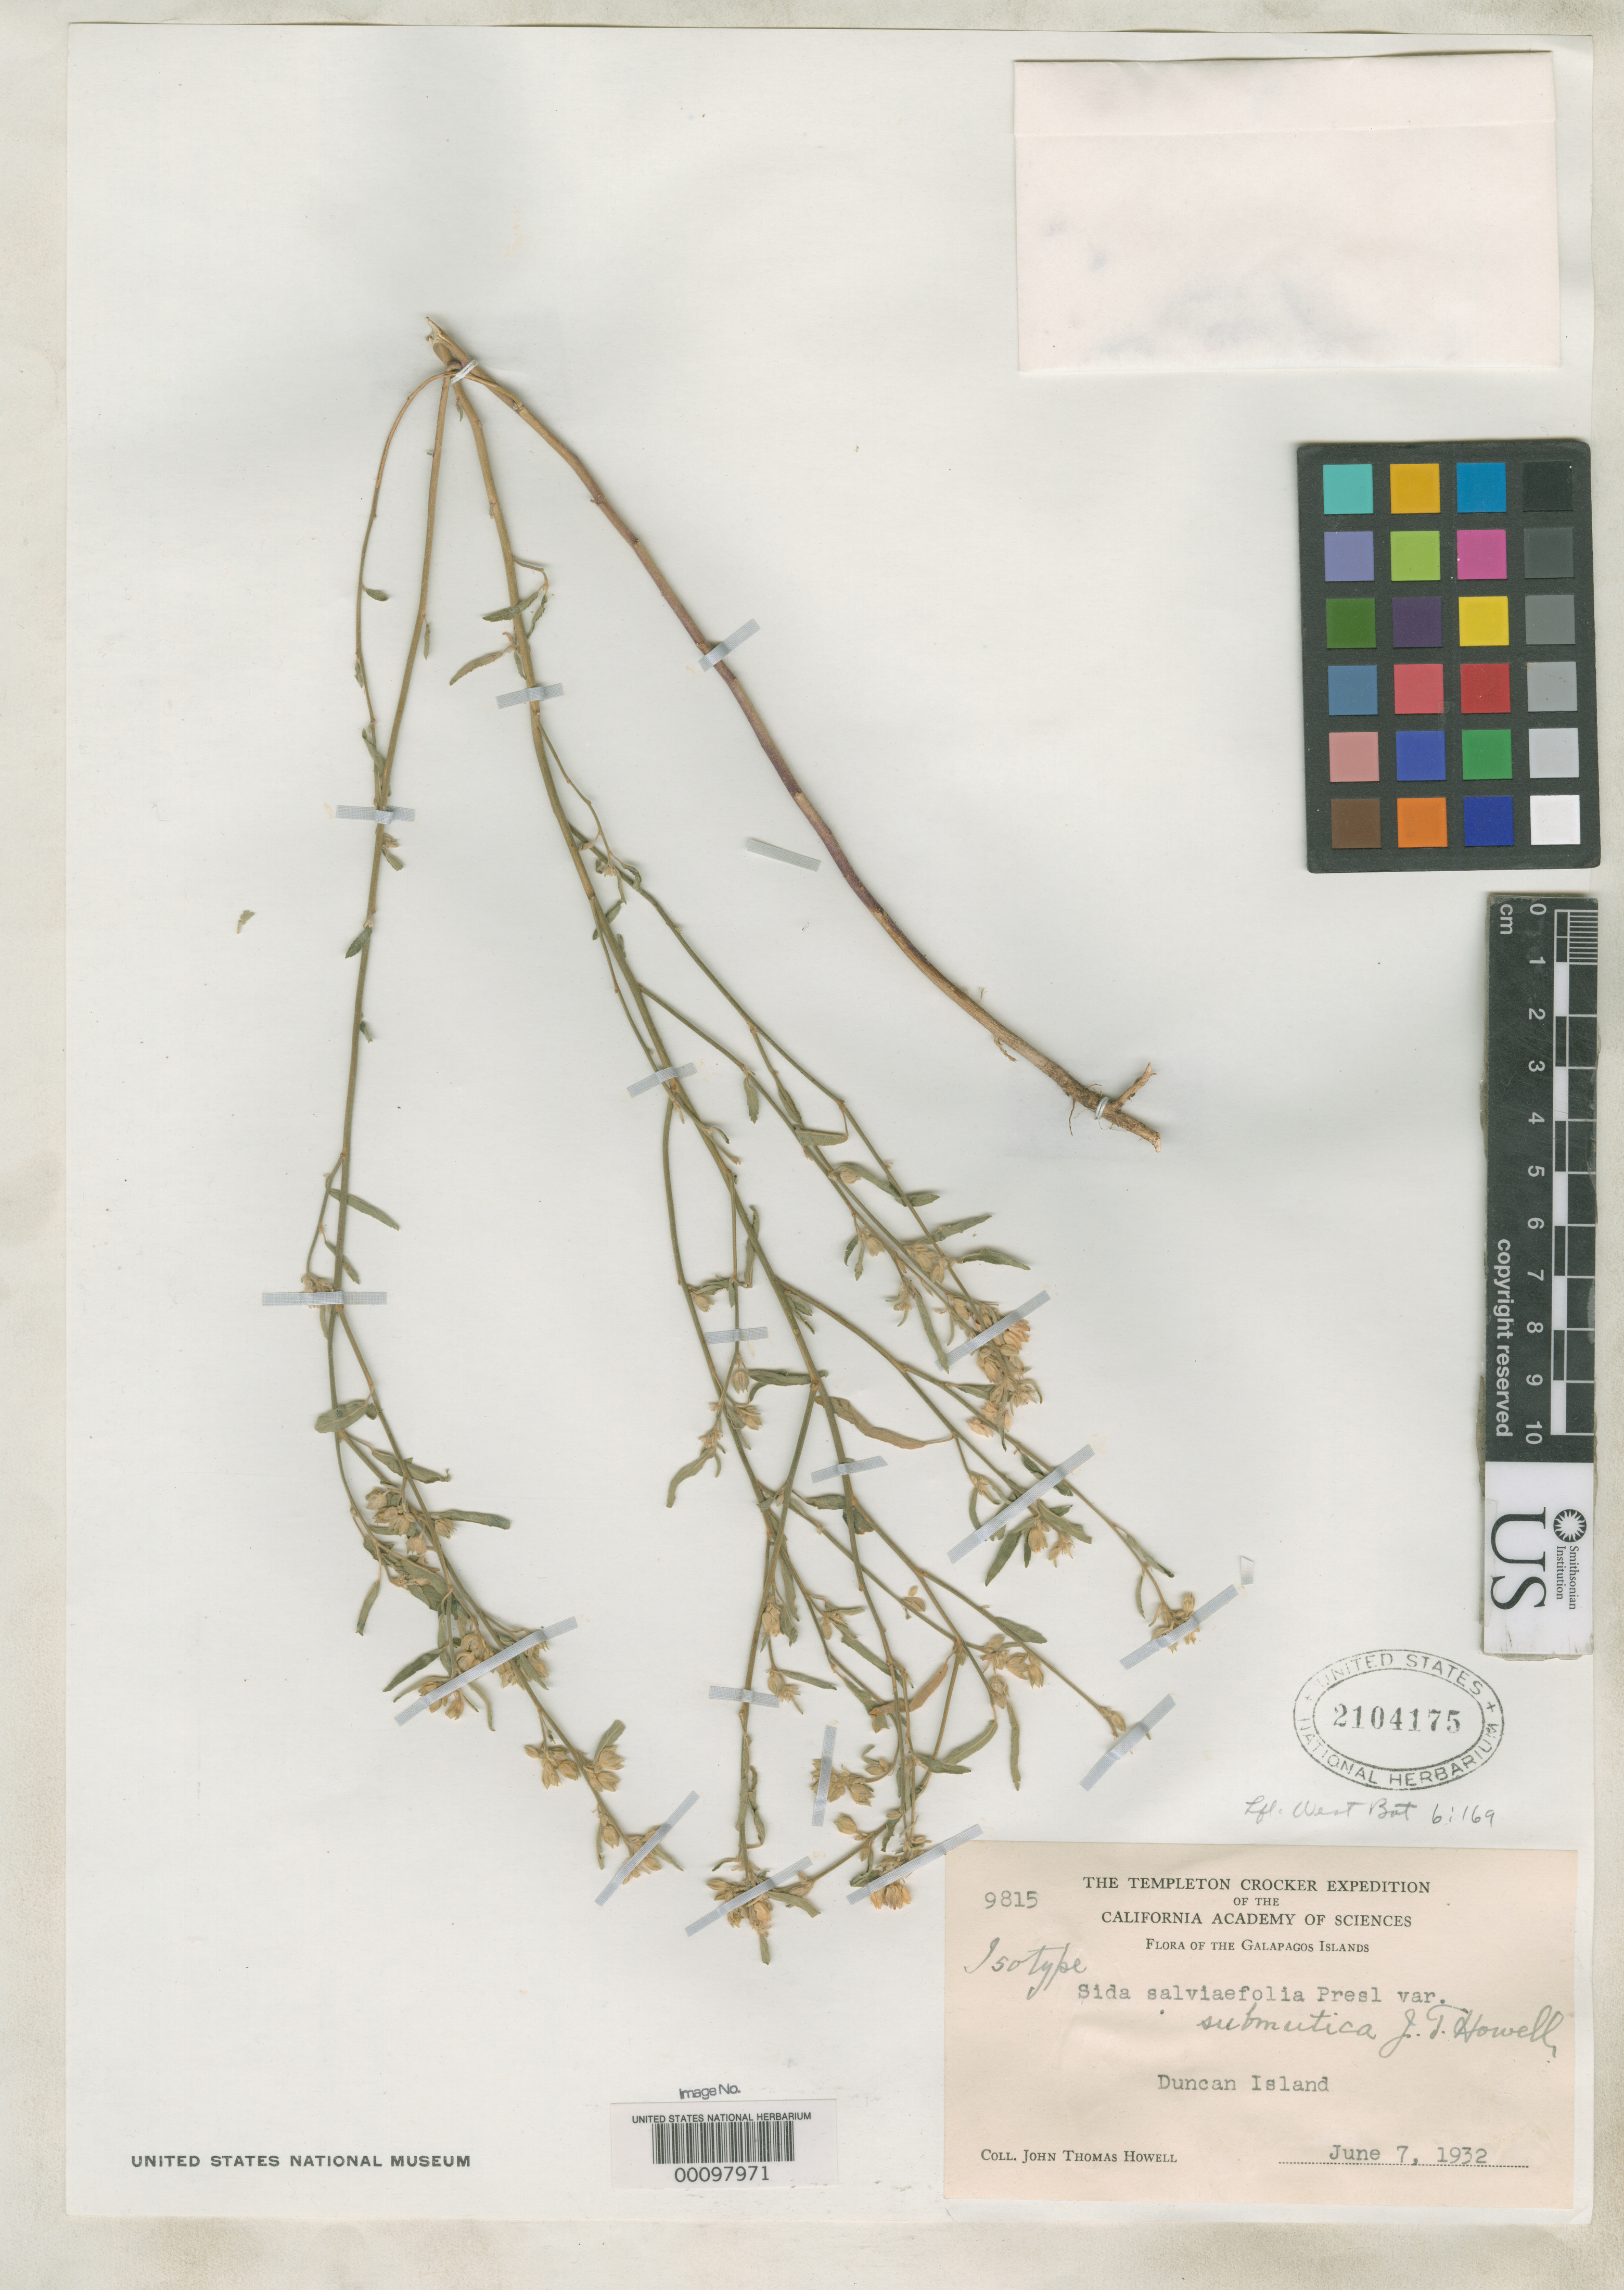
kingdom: Plantae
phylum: Tracheophyta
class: Magnoliopsida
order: Malvales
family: Malvaceae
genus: Sida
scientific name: Sida salviifolia var. submutica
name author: J.T. Howell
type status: Isotype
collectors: J. T. Howell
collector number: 9815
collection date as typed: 07 Jun 1932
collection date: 1932-06-07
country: Ecuador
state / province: Colón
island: Pinzón (Duncan)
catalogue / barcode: US 2104175